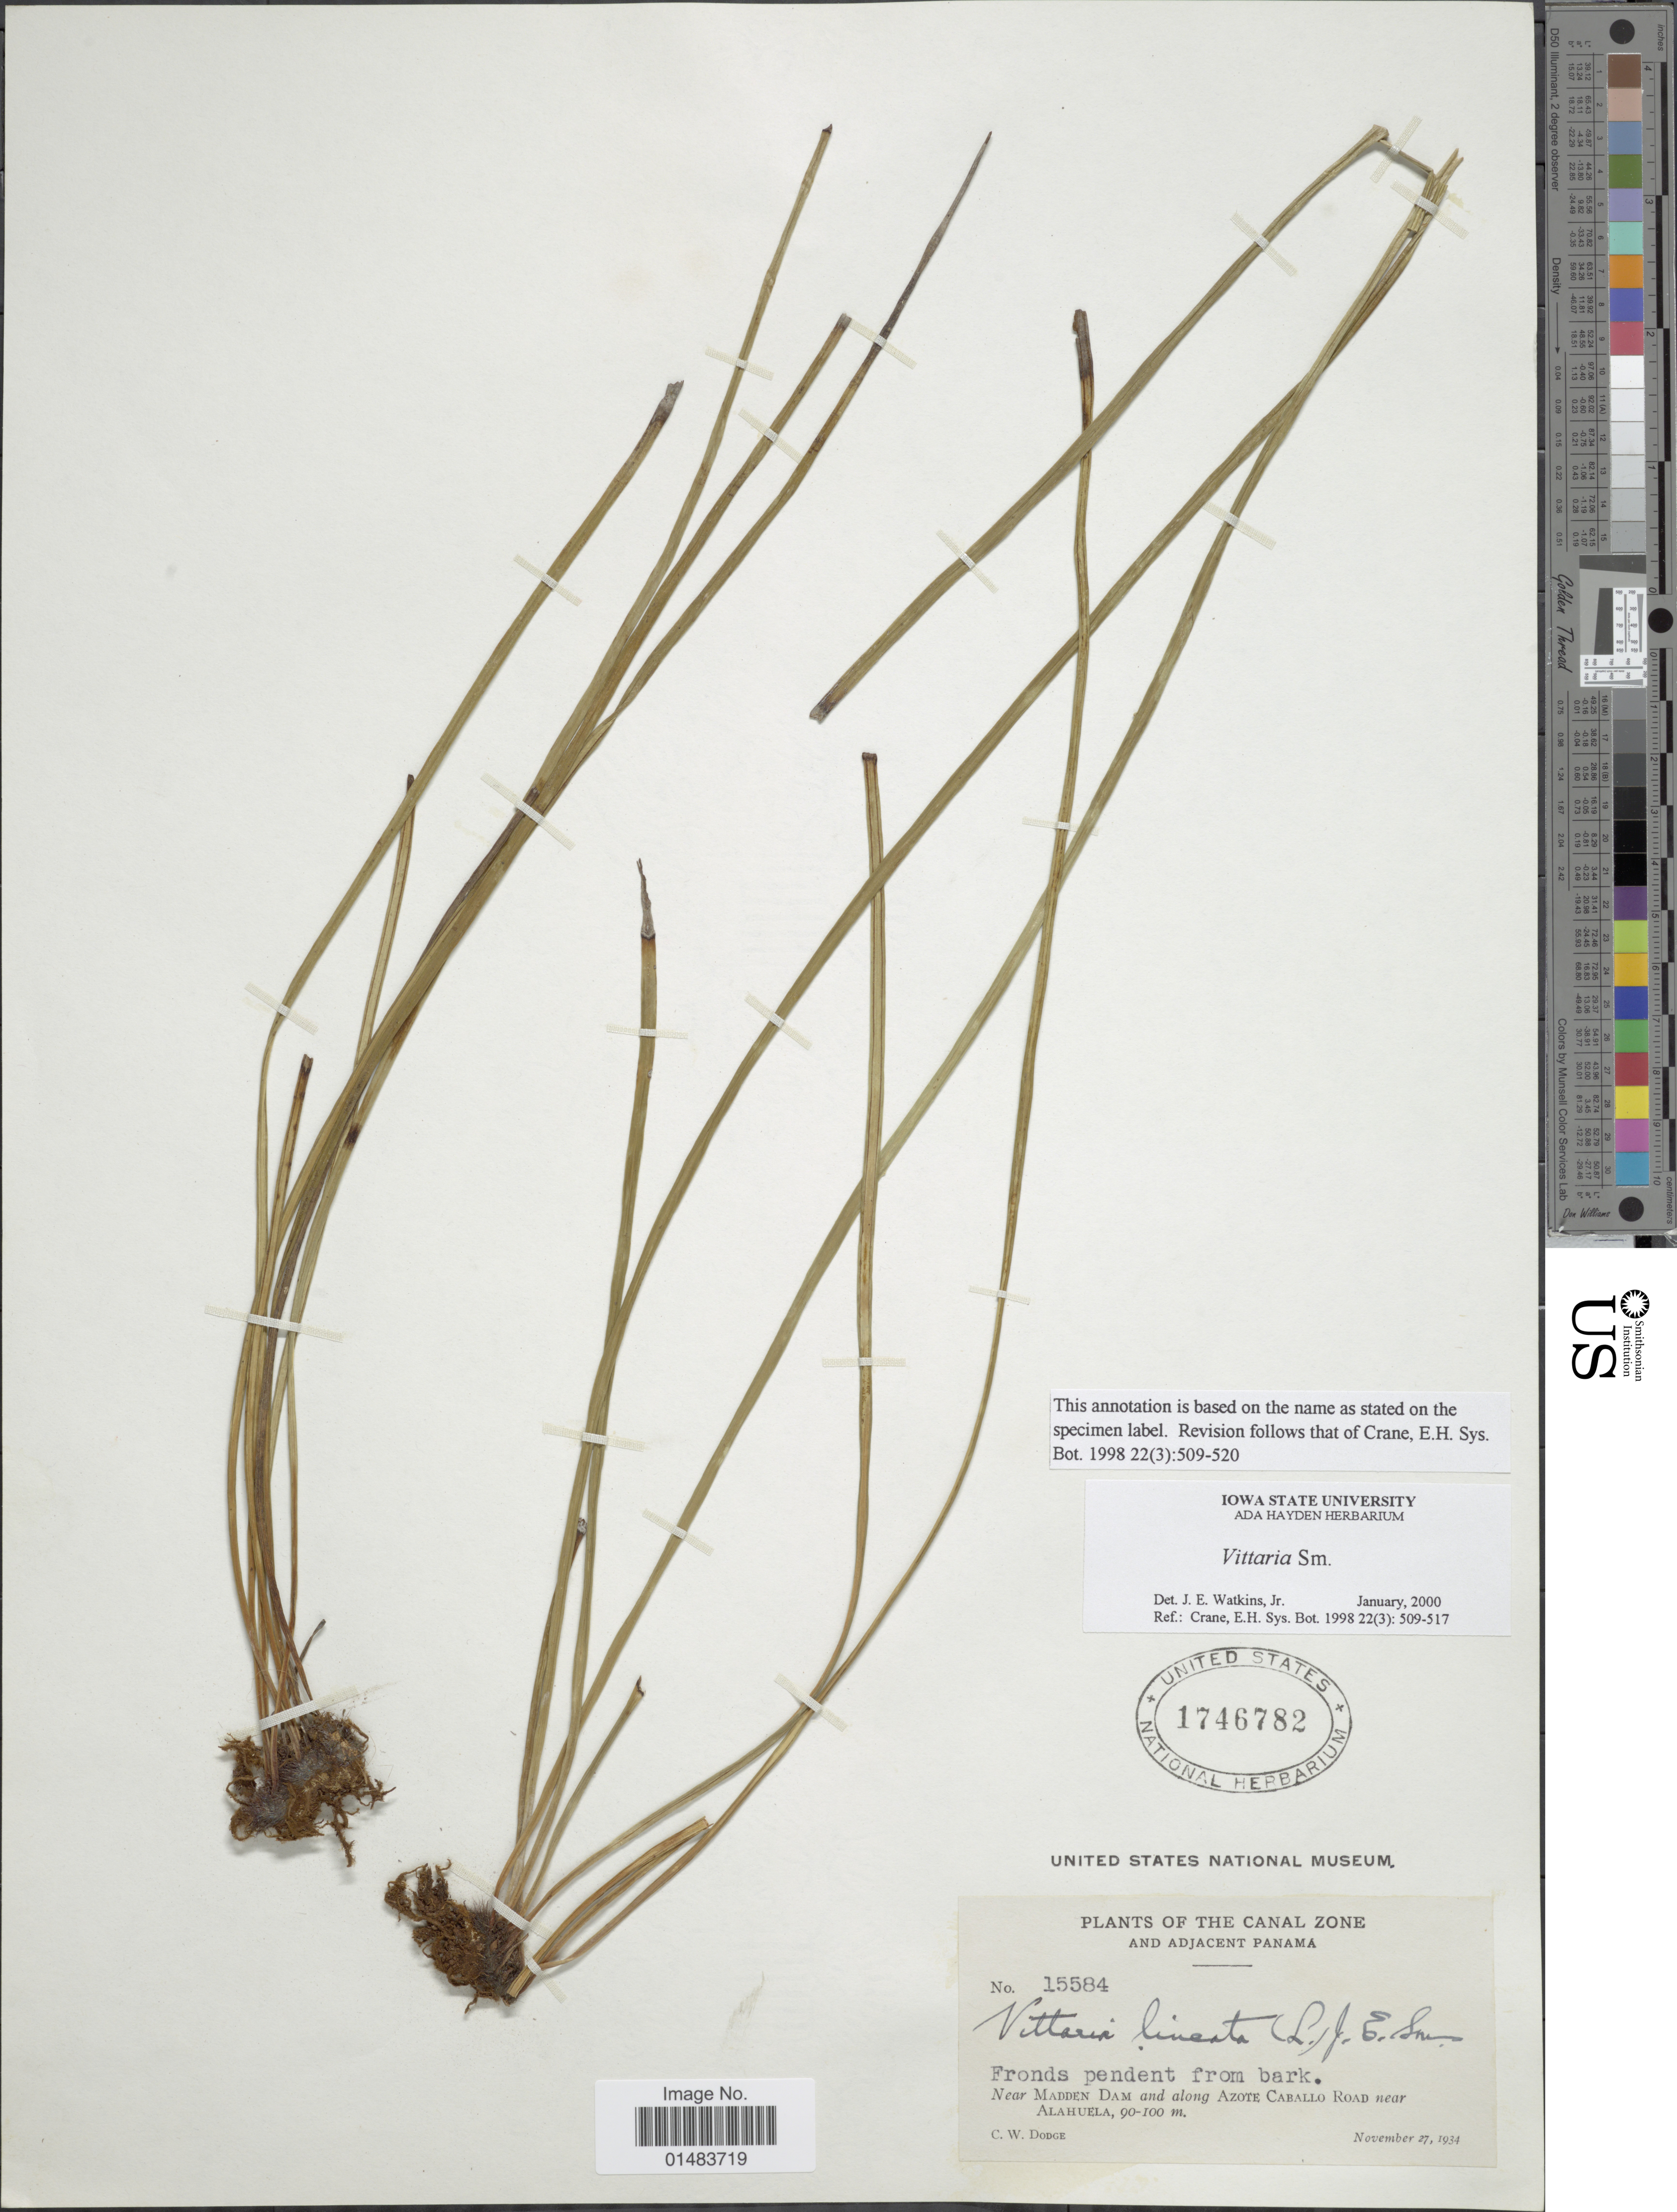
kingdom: Plantae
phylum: Tracheophyta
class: Polypodiopsida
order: Polypodiales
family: Pteridaceae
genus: Vittaria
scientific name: Vittaria lineata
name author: (L.) Sm.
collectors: C. Dodge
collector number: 15584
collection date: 1934-11-27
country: Panama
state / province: Colón / Panamá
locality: Plants of the Canal Zone and adjacent Panama, fronds pendent from bark, near Madden Dam and along Azote Caballo Road near Alahuela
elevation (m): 90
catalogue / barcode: US 1746782